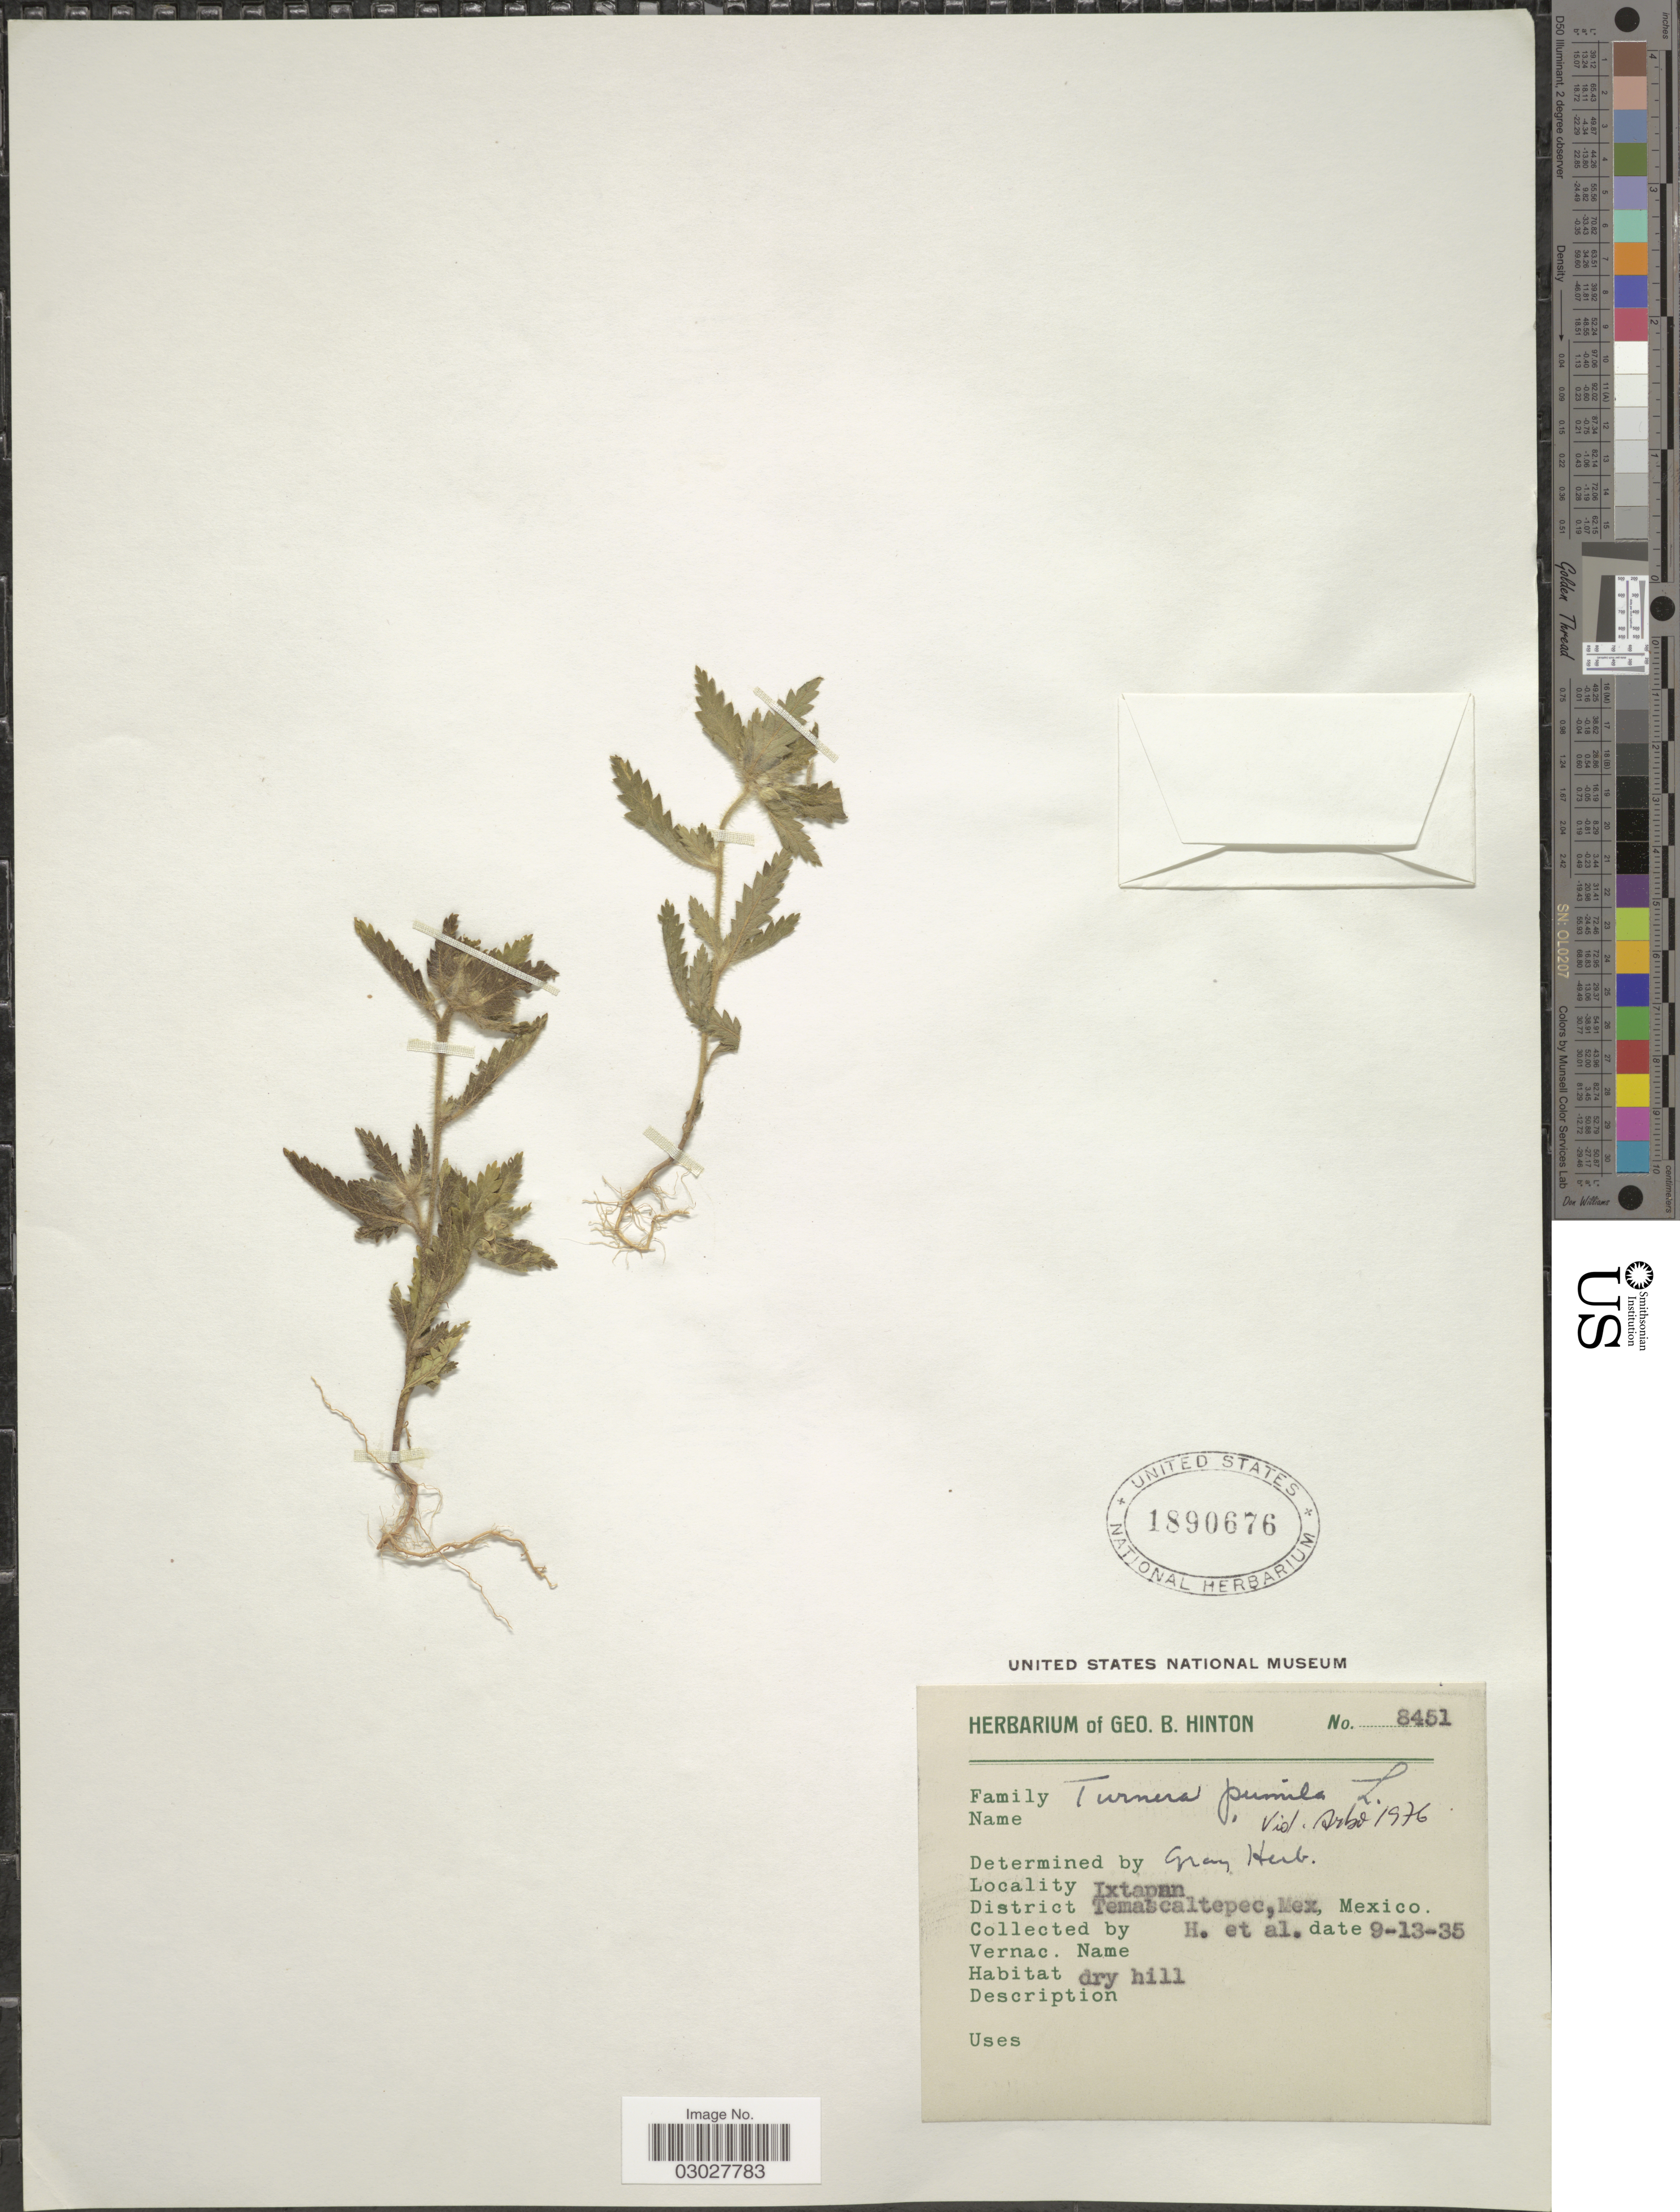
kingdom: Plantae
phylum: Tracheophyta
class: Magnoliopsida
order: Malpighiales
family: Turneraceae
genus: Turnera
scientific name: Turnera pumilea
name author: L.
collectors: G. B. Hinton & et al.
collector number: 8451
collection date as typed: Transcribed d/m/y: 13/9/35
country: Mexico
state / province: México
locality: Ixtapan. District Temascaltepec.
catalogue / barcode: US 1890676